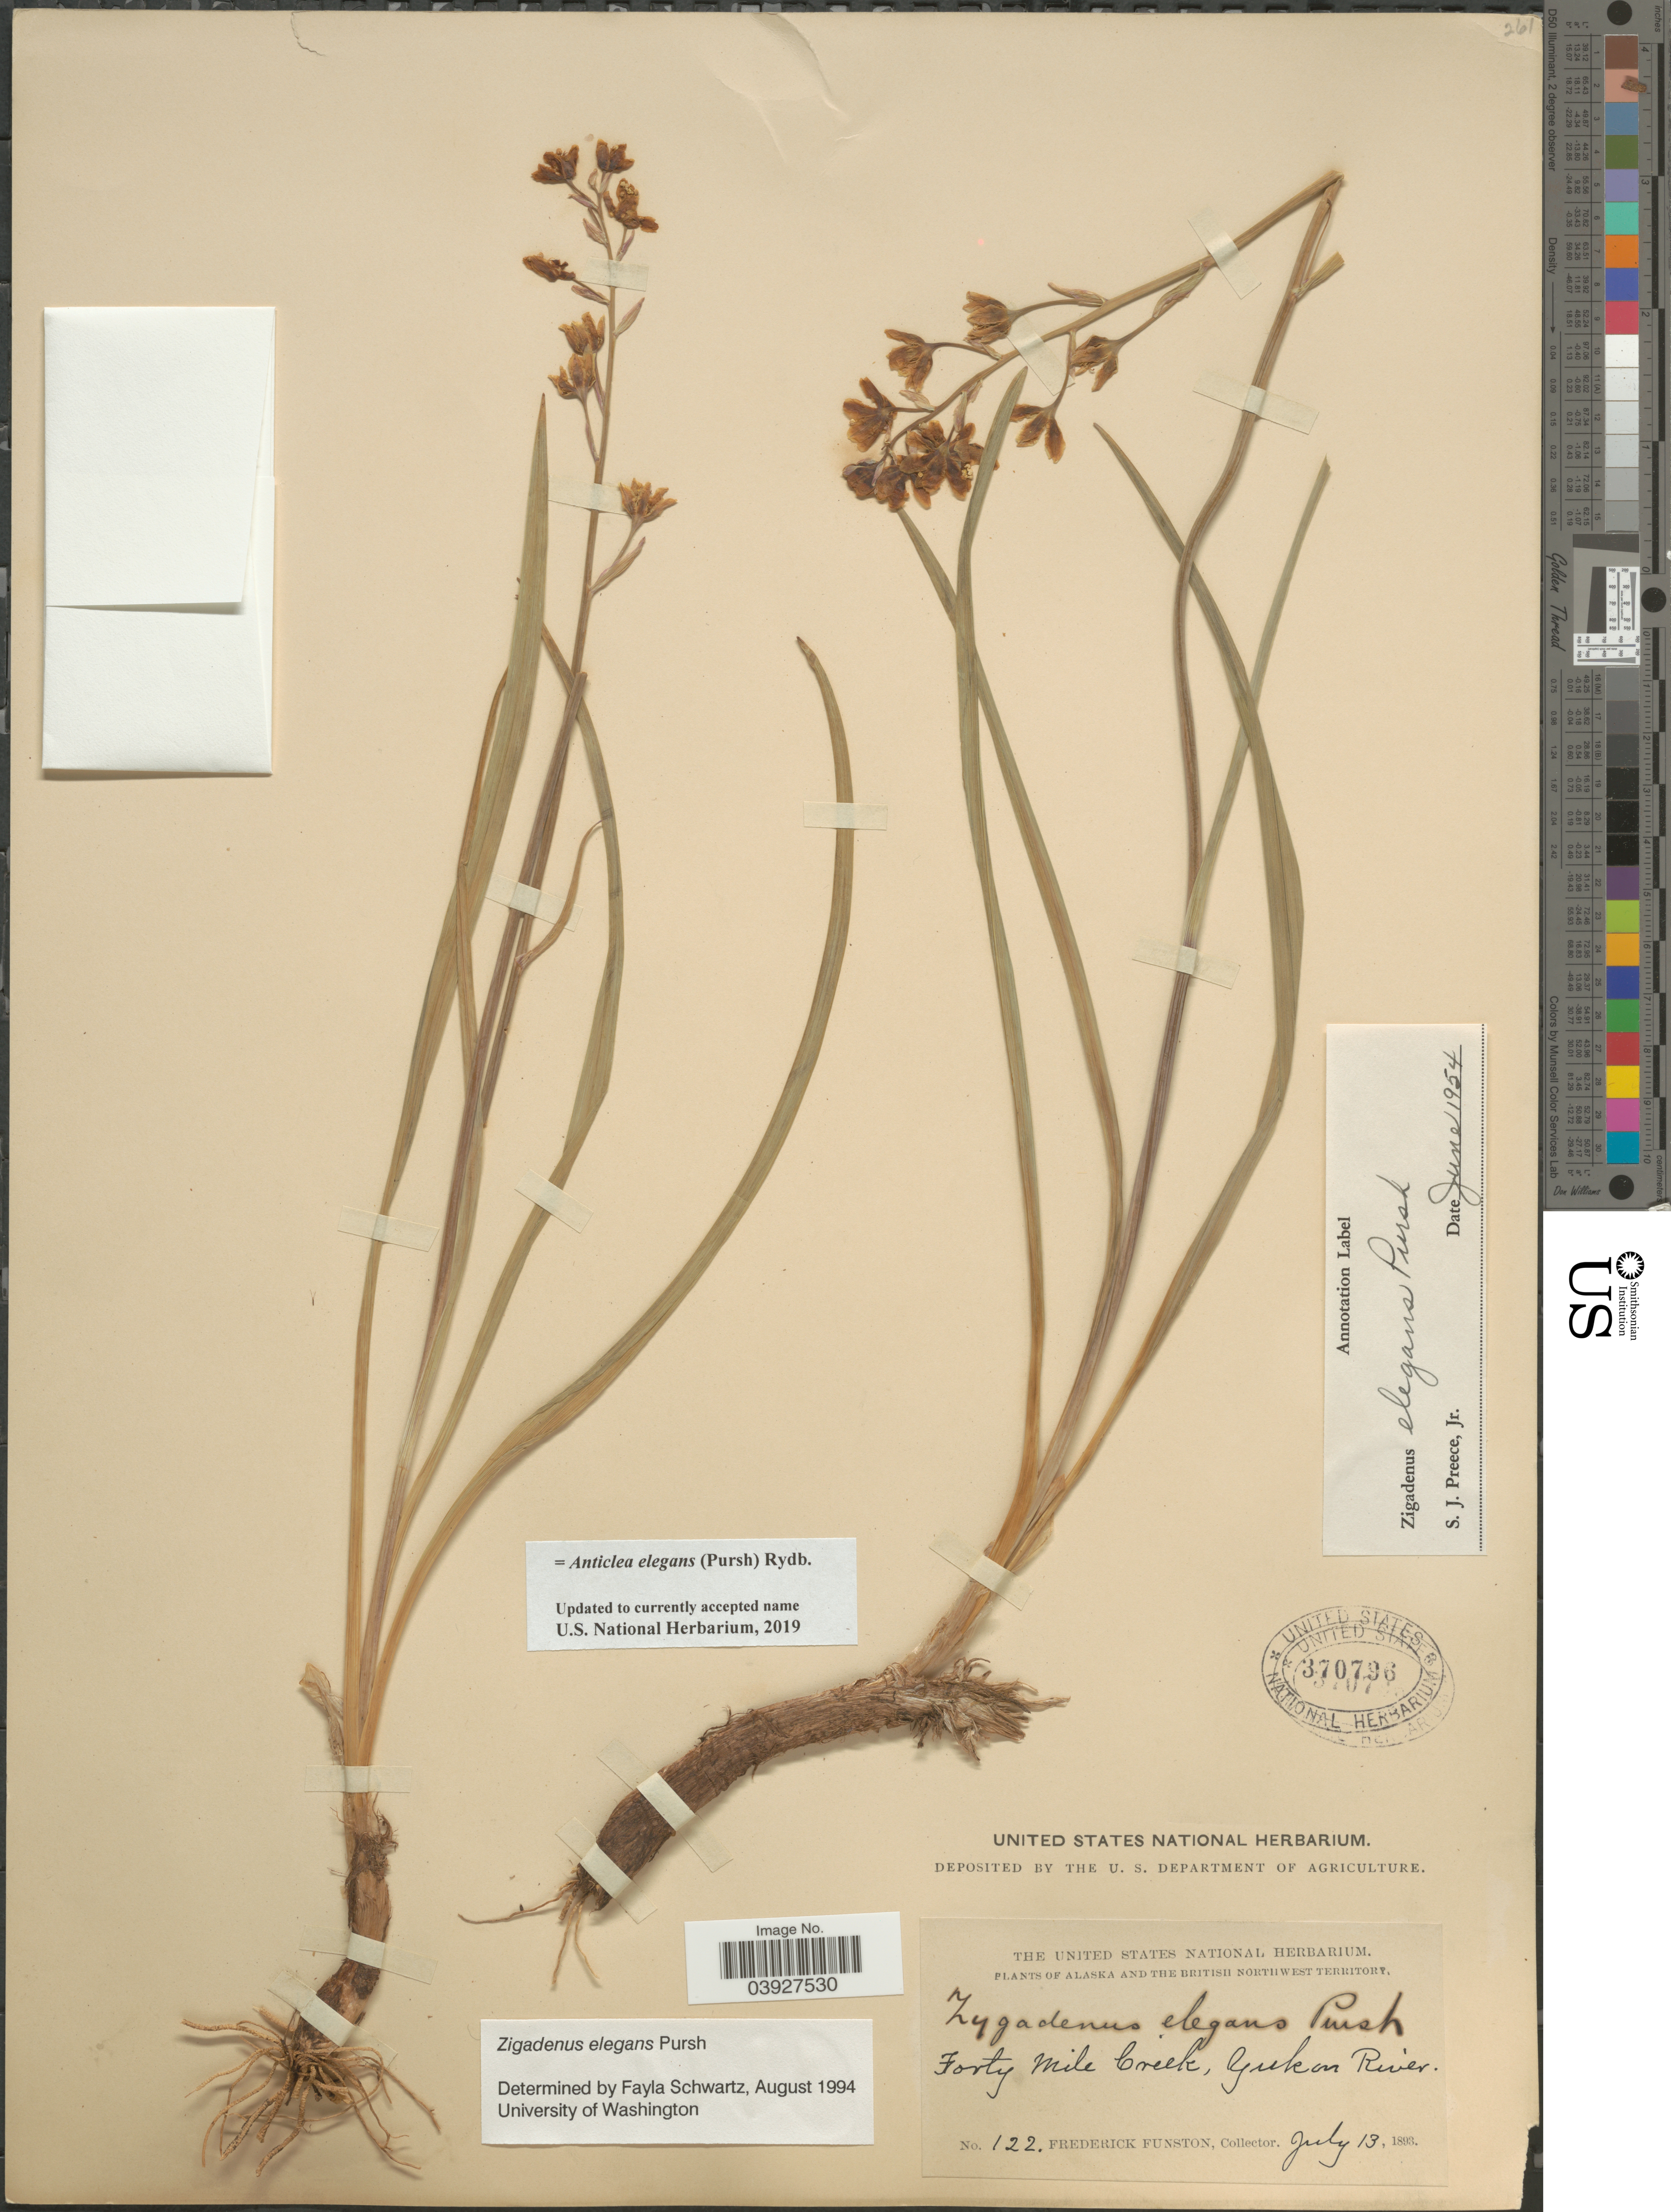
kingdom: Plantae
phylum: Tracheophyta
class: Liliopsida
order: Liliales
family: Melanthiaceae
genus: Anticlea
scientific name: Anticlea elegans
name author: (Pursh) Rydb.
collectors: F. Funston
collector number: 122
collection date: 1893-07-13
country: Canada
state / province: Yukon Territory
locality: British Northwest Territory. Forty Mile Creek, Yukon River.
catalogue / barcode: US 370796